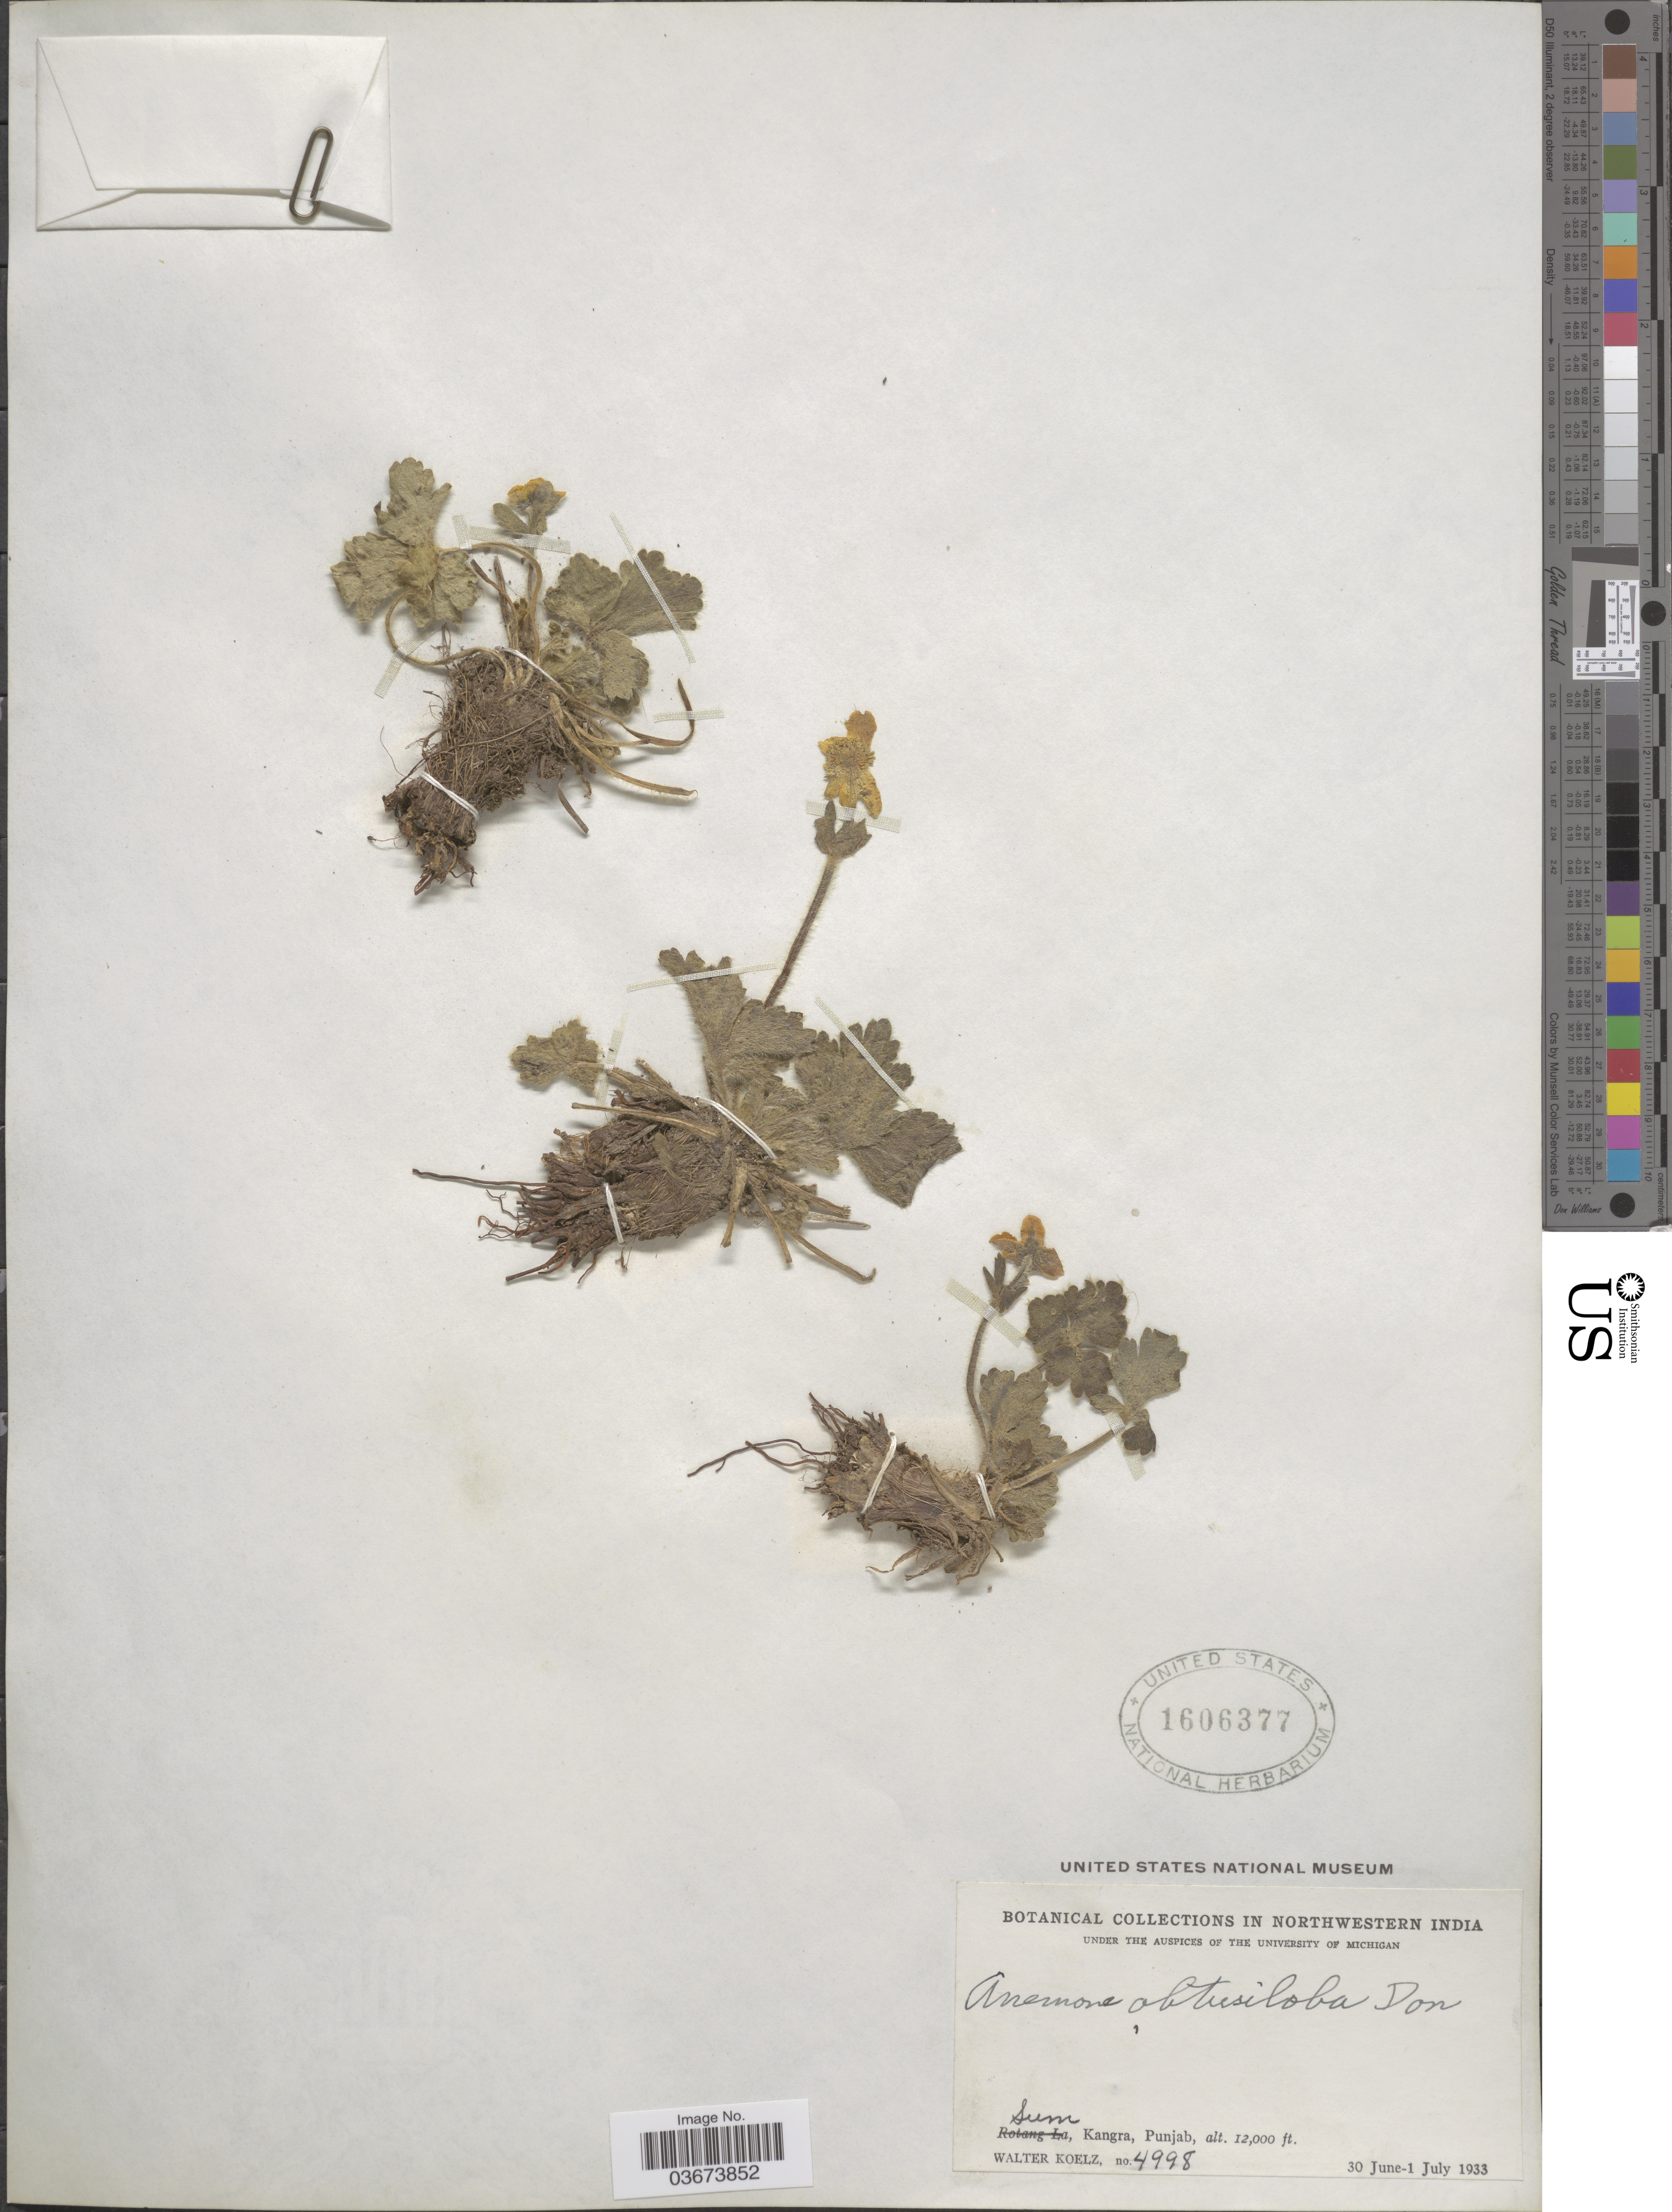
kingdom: Plantae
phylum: Tracheophyta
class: Magnoliopsida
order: Ranunculales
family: Ranunculaceae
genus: Anemone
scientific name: Anemone obtusiloba subsp. obtusiloba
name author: D. Don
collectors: W. N. Koelz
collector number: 4998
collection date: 1933-06-30/1933-07-01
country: India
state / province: Punjab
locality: Northwestern India. Sum, Kangra.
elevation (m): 3658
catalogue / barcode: US 1606377